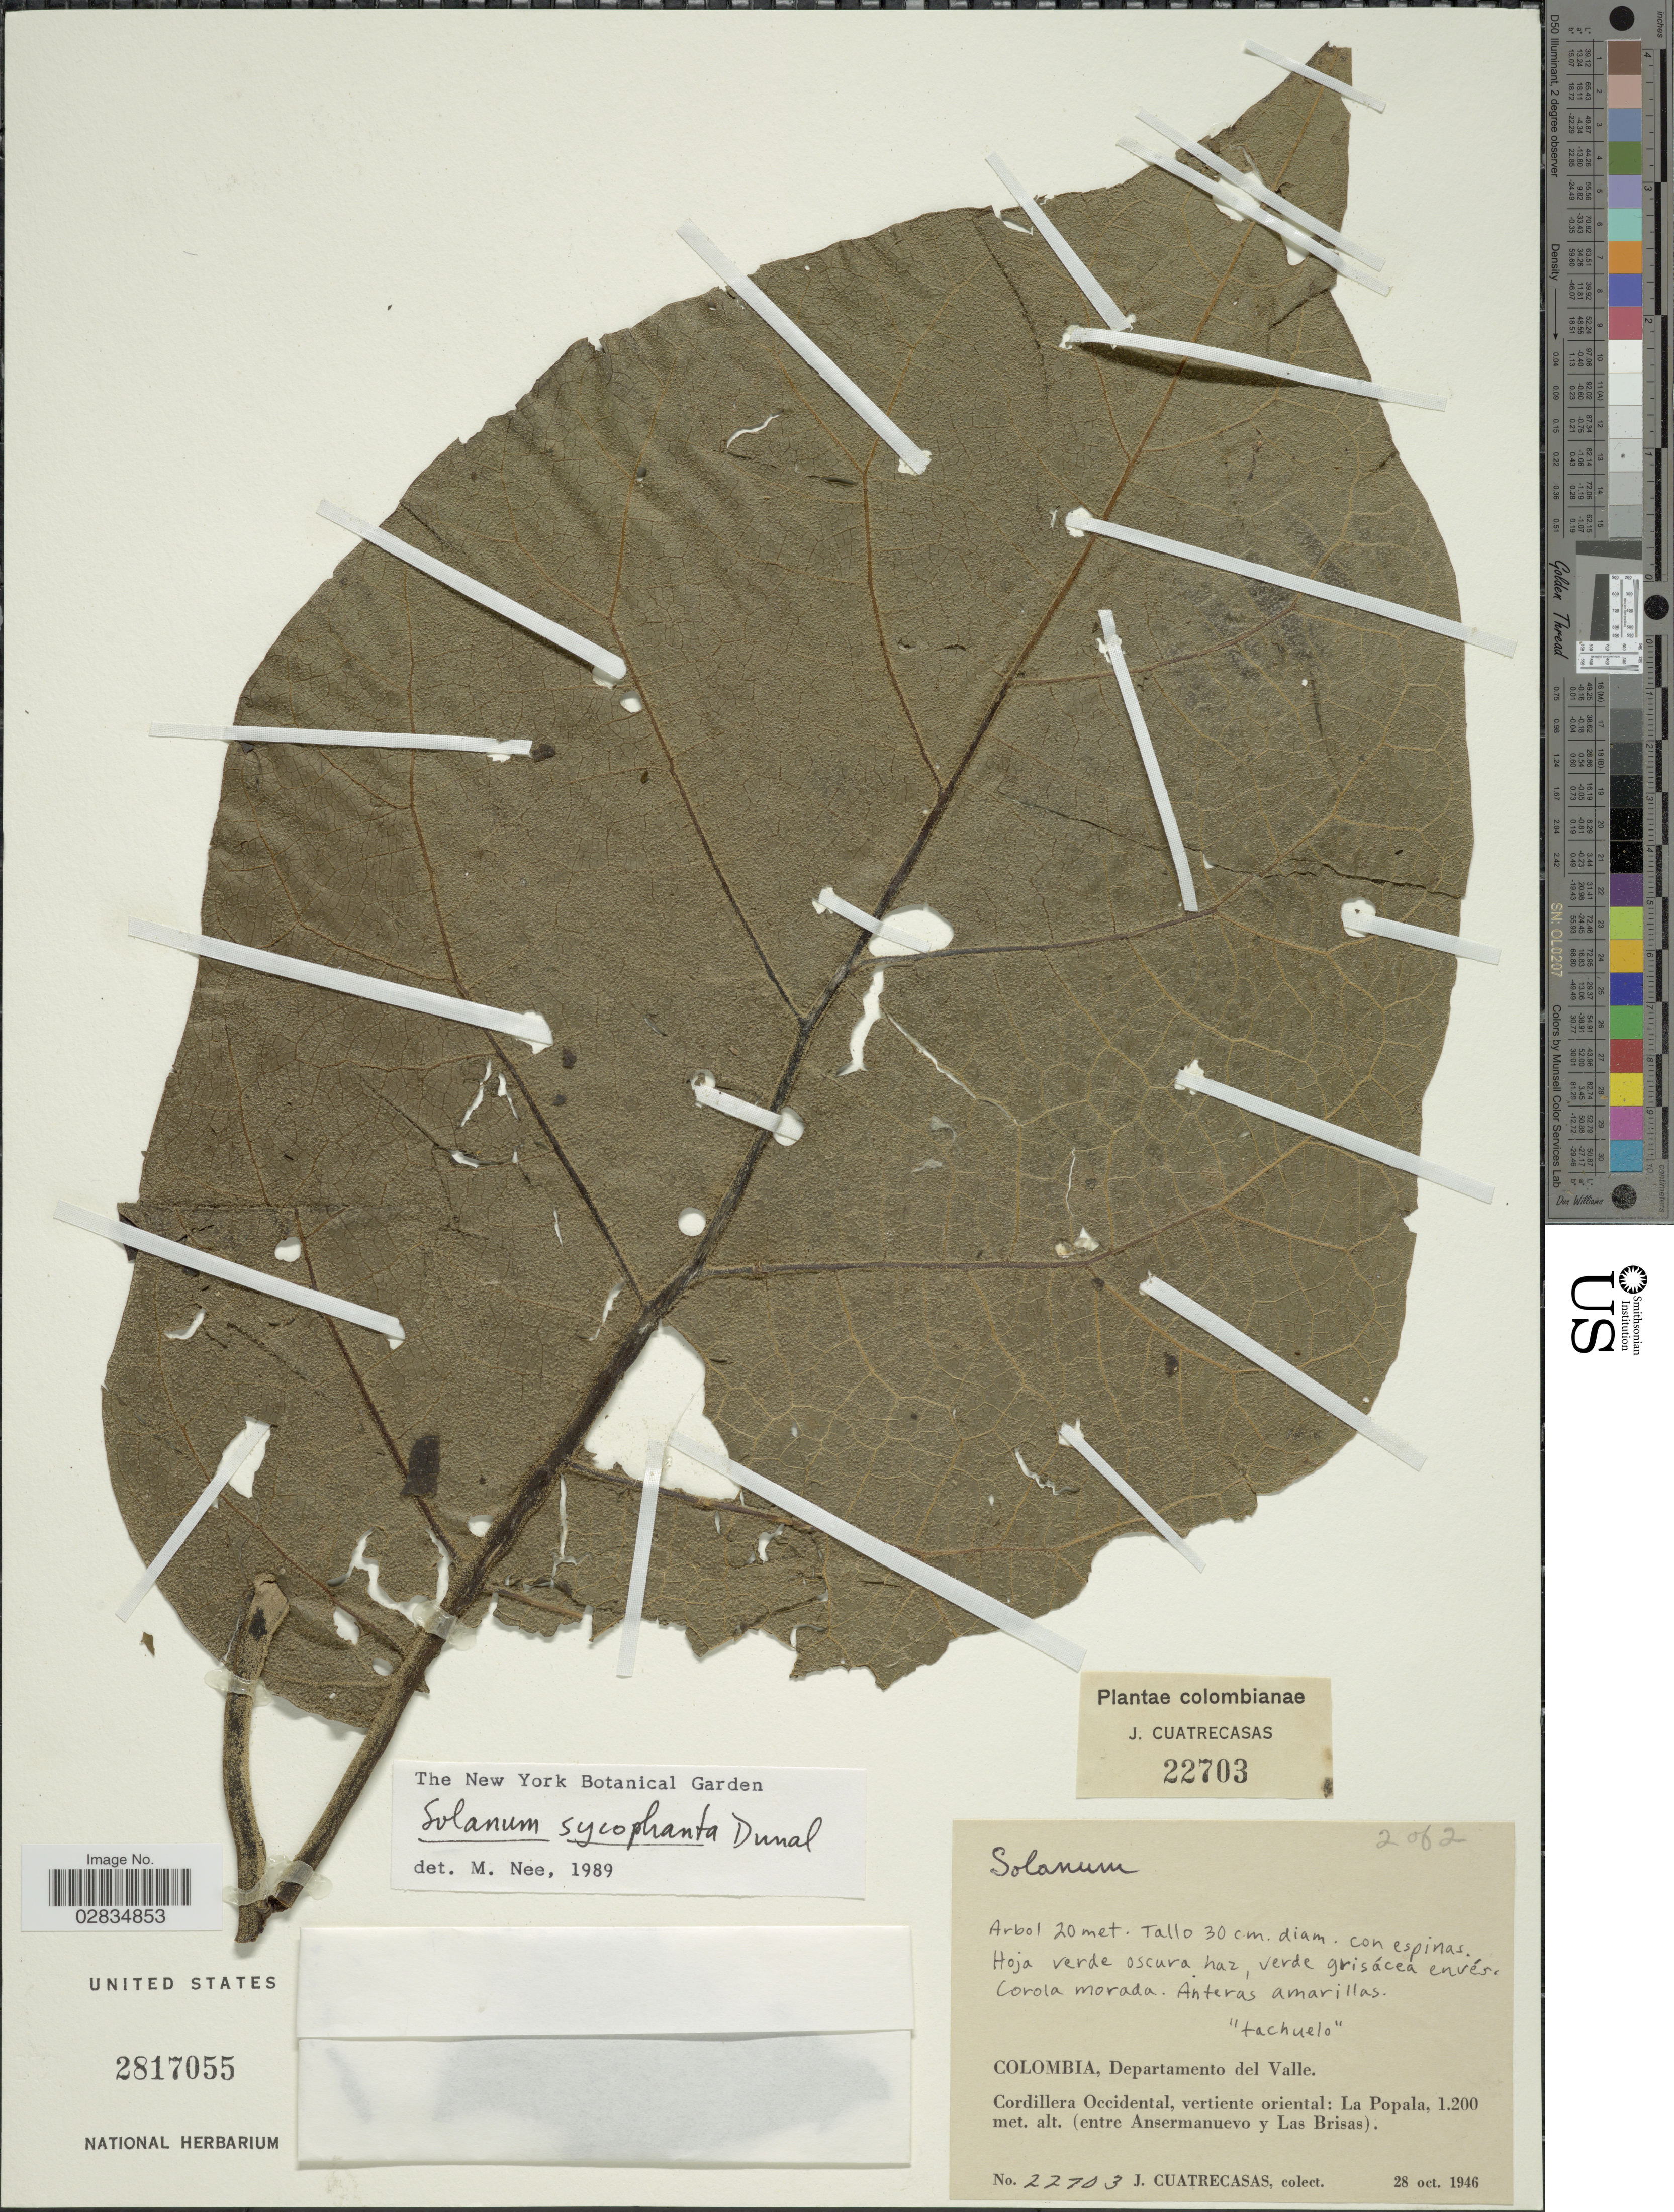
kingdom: Plantae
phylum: Tracheophyta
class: Magnoliopsida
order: Solanales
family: Solanaceae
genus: Solanum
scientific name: Solanum sycophanta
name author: Dunal in DC.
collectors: J. Cuatrecasas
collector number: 22703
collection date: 1946-10-28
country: Colombia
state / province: Valle del Cauca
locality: Departamento del Valle, Cordillera Occidental; vertiente oriental: La Popala (entre Ansermanuevo y Las Brisas).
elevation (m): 1200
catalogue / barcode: US 2817055